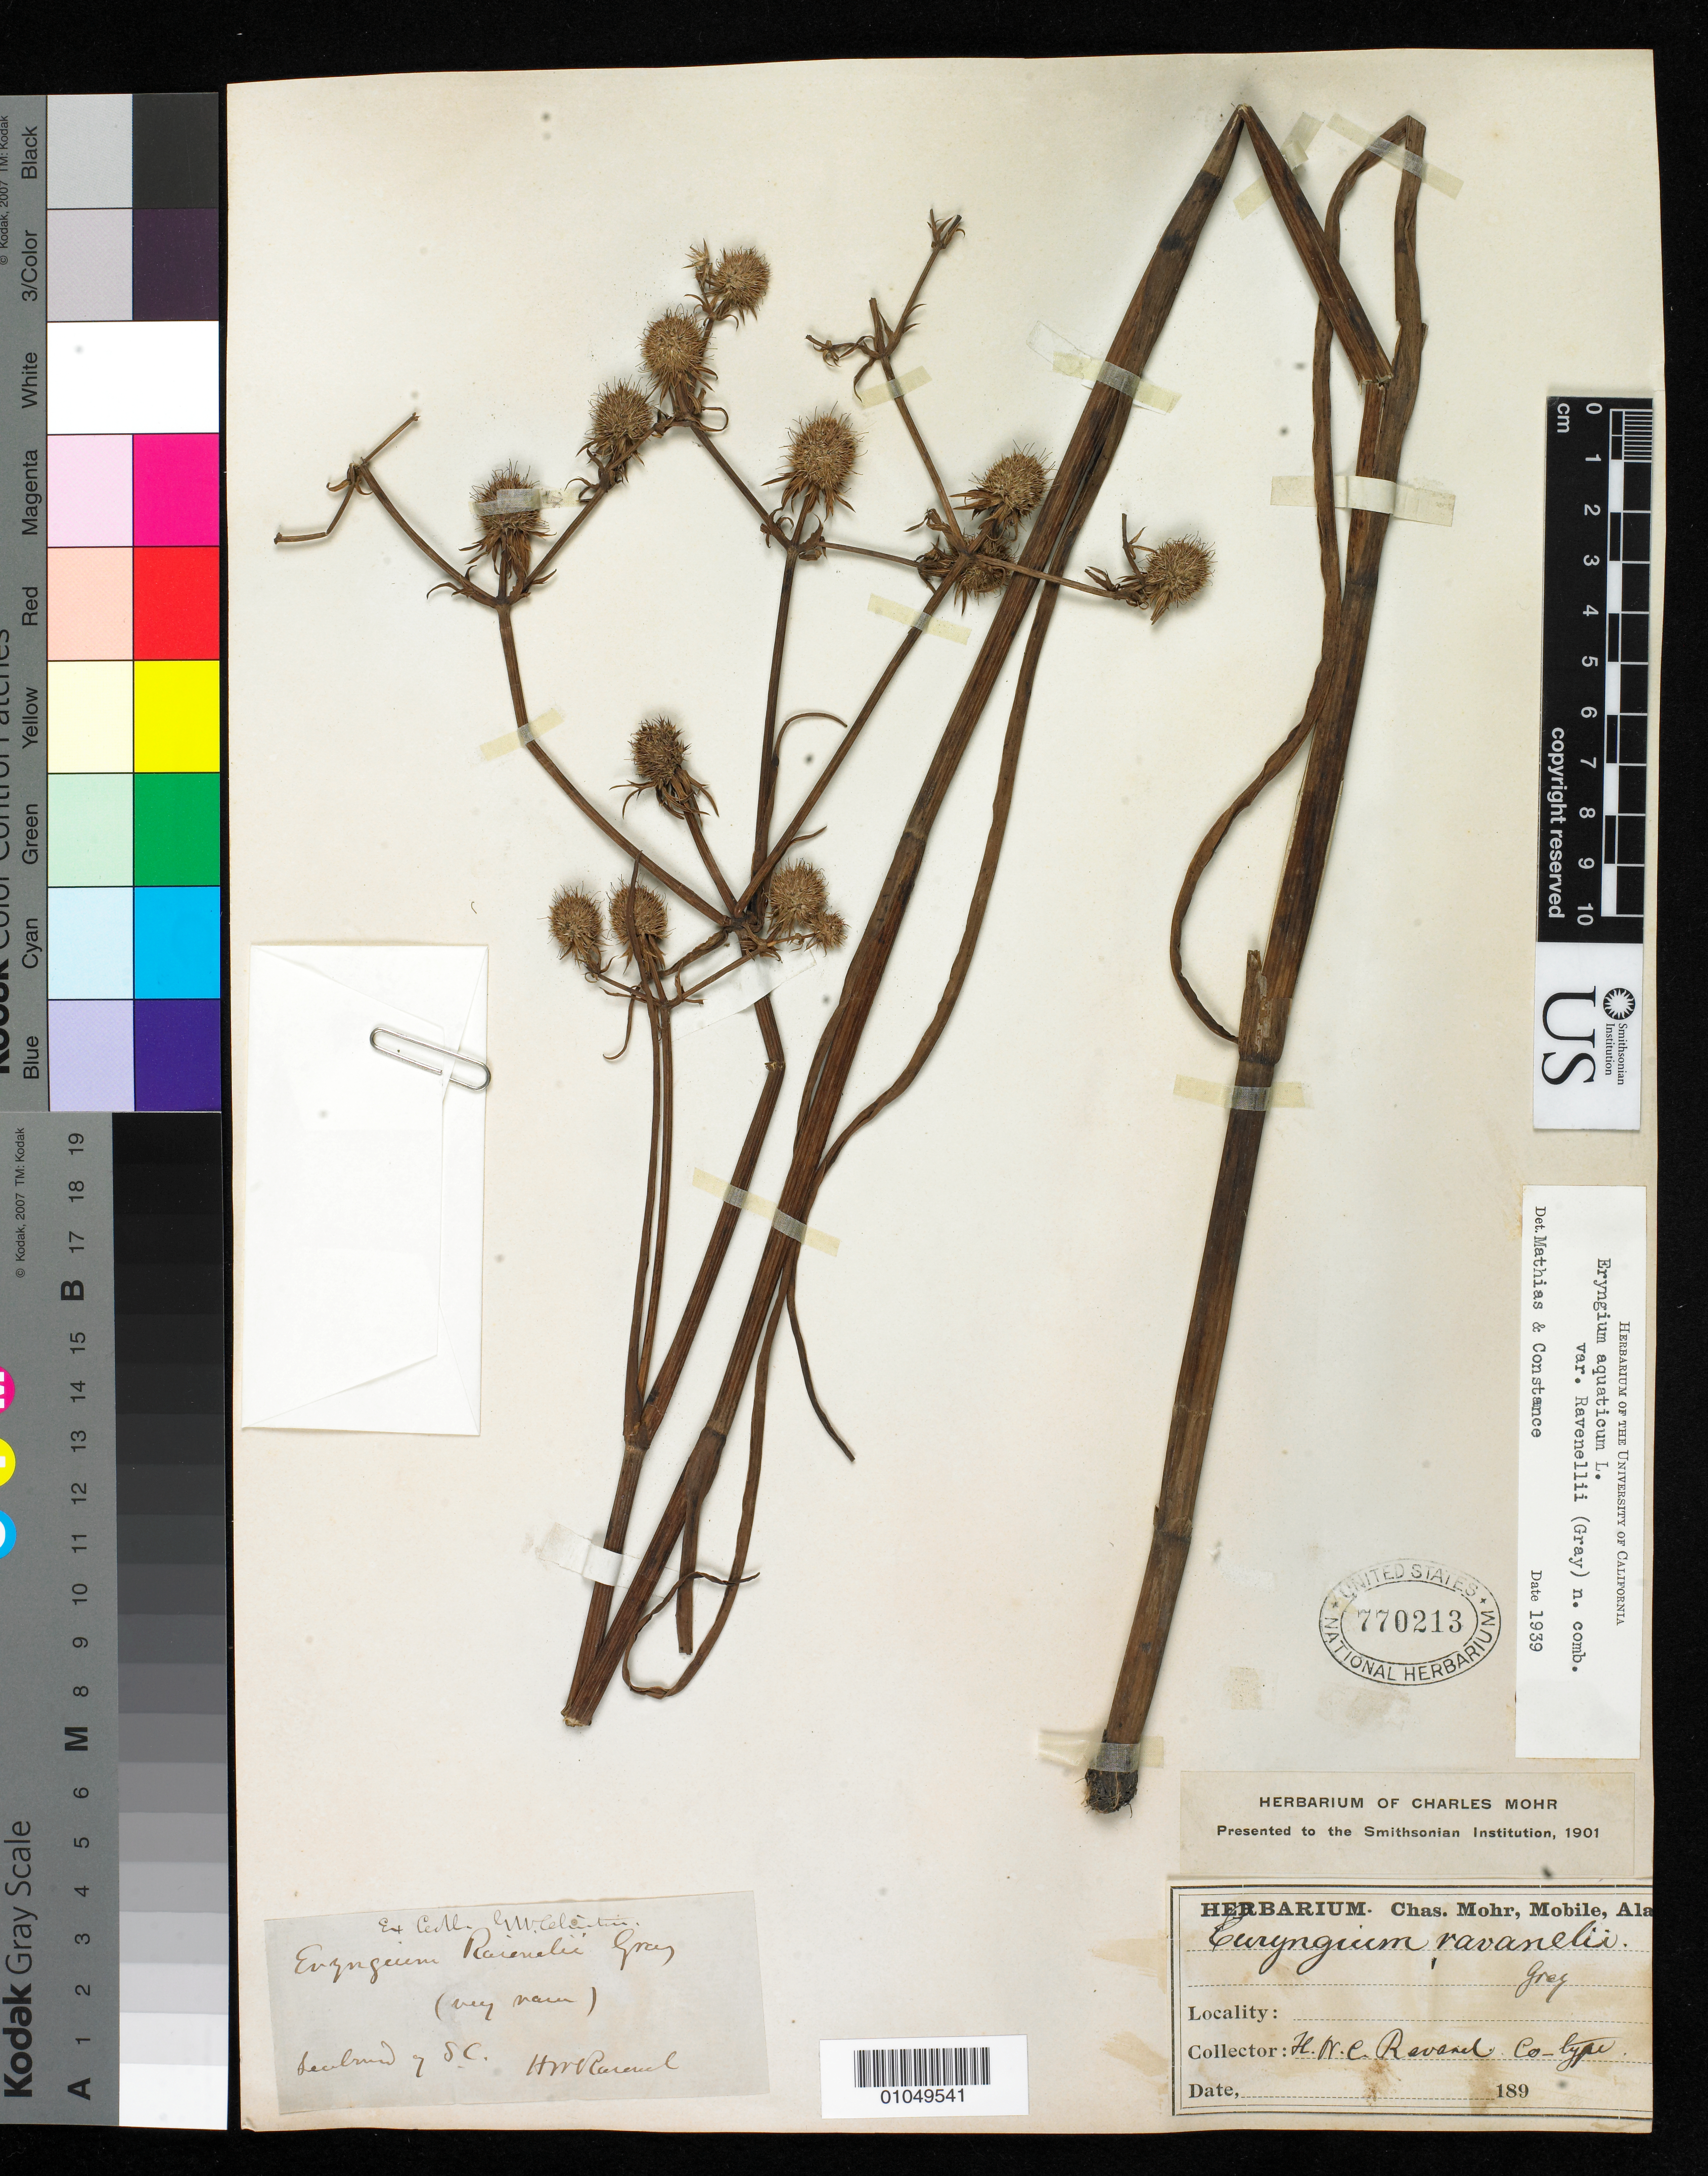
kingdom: Plantae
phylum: Tracheophyta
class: Magnoliopsida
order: Apiales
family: Apiaceae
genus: Eryngium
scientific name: Eryngium ravenelii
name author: A. Gray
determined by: Mathias, M. E.; Constance, L.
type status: Type Collection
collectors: H. Ravenel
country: United States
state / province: South Carolina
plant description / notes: Epithet published as "Ravenellii".; Specimen ex herb. Mohr. Annotated in unknown hand [Mohr?] as "Co-type".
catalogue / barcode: US 770213